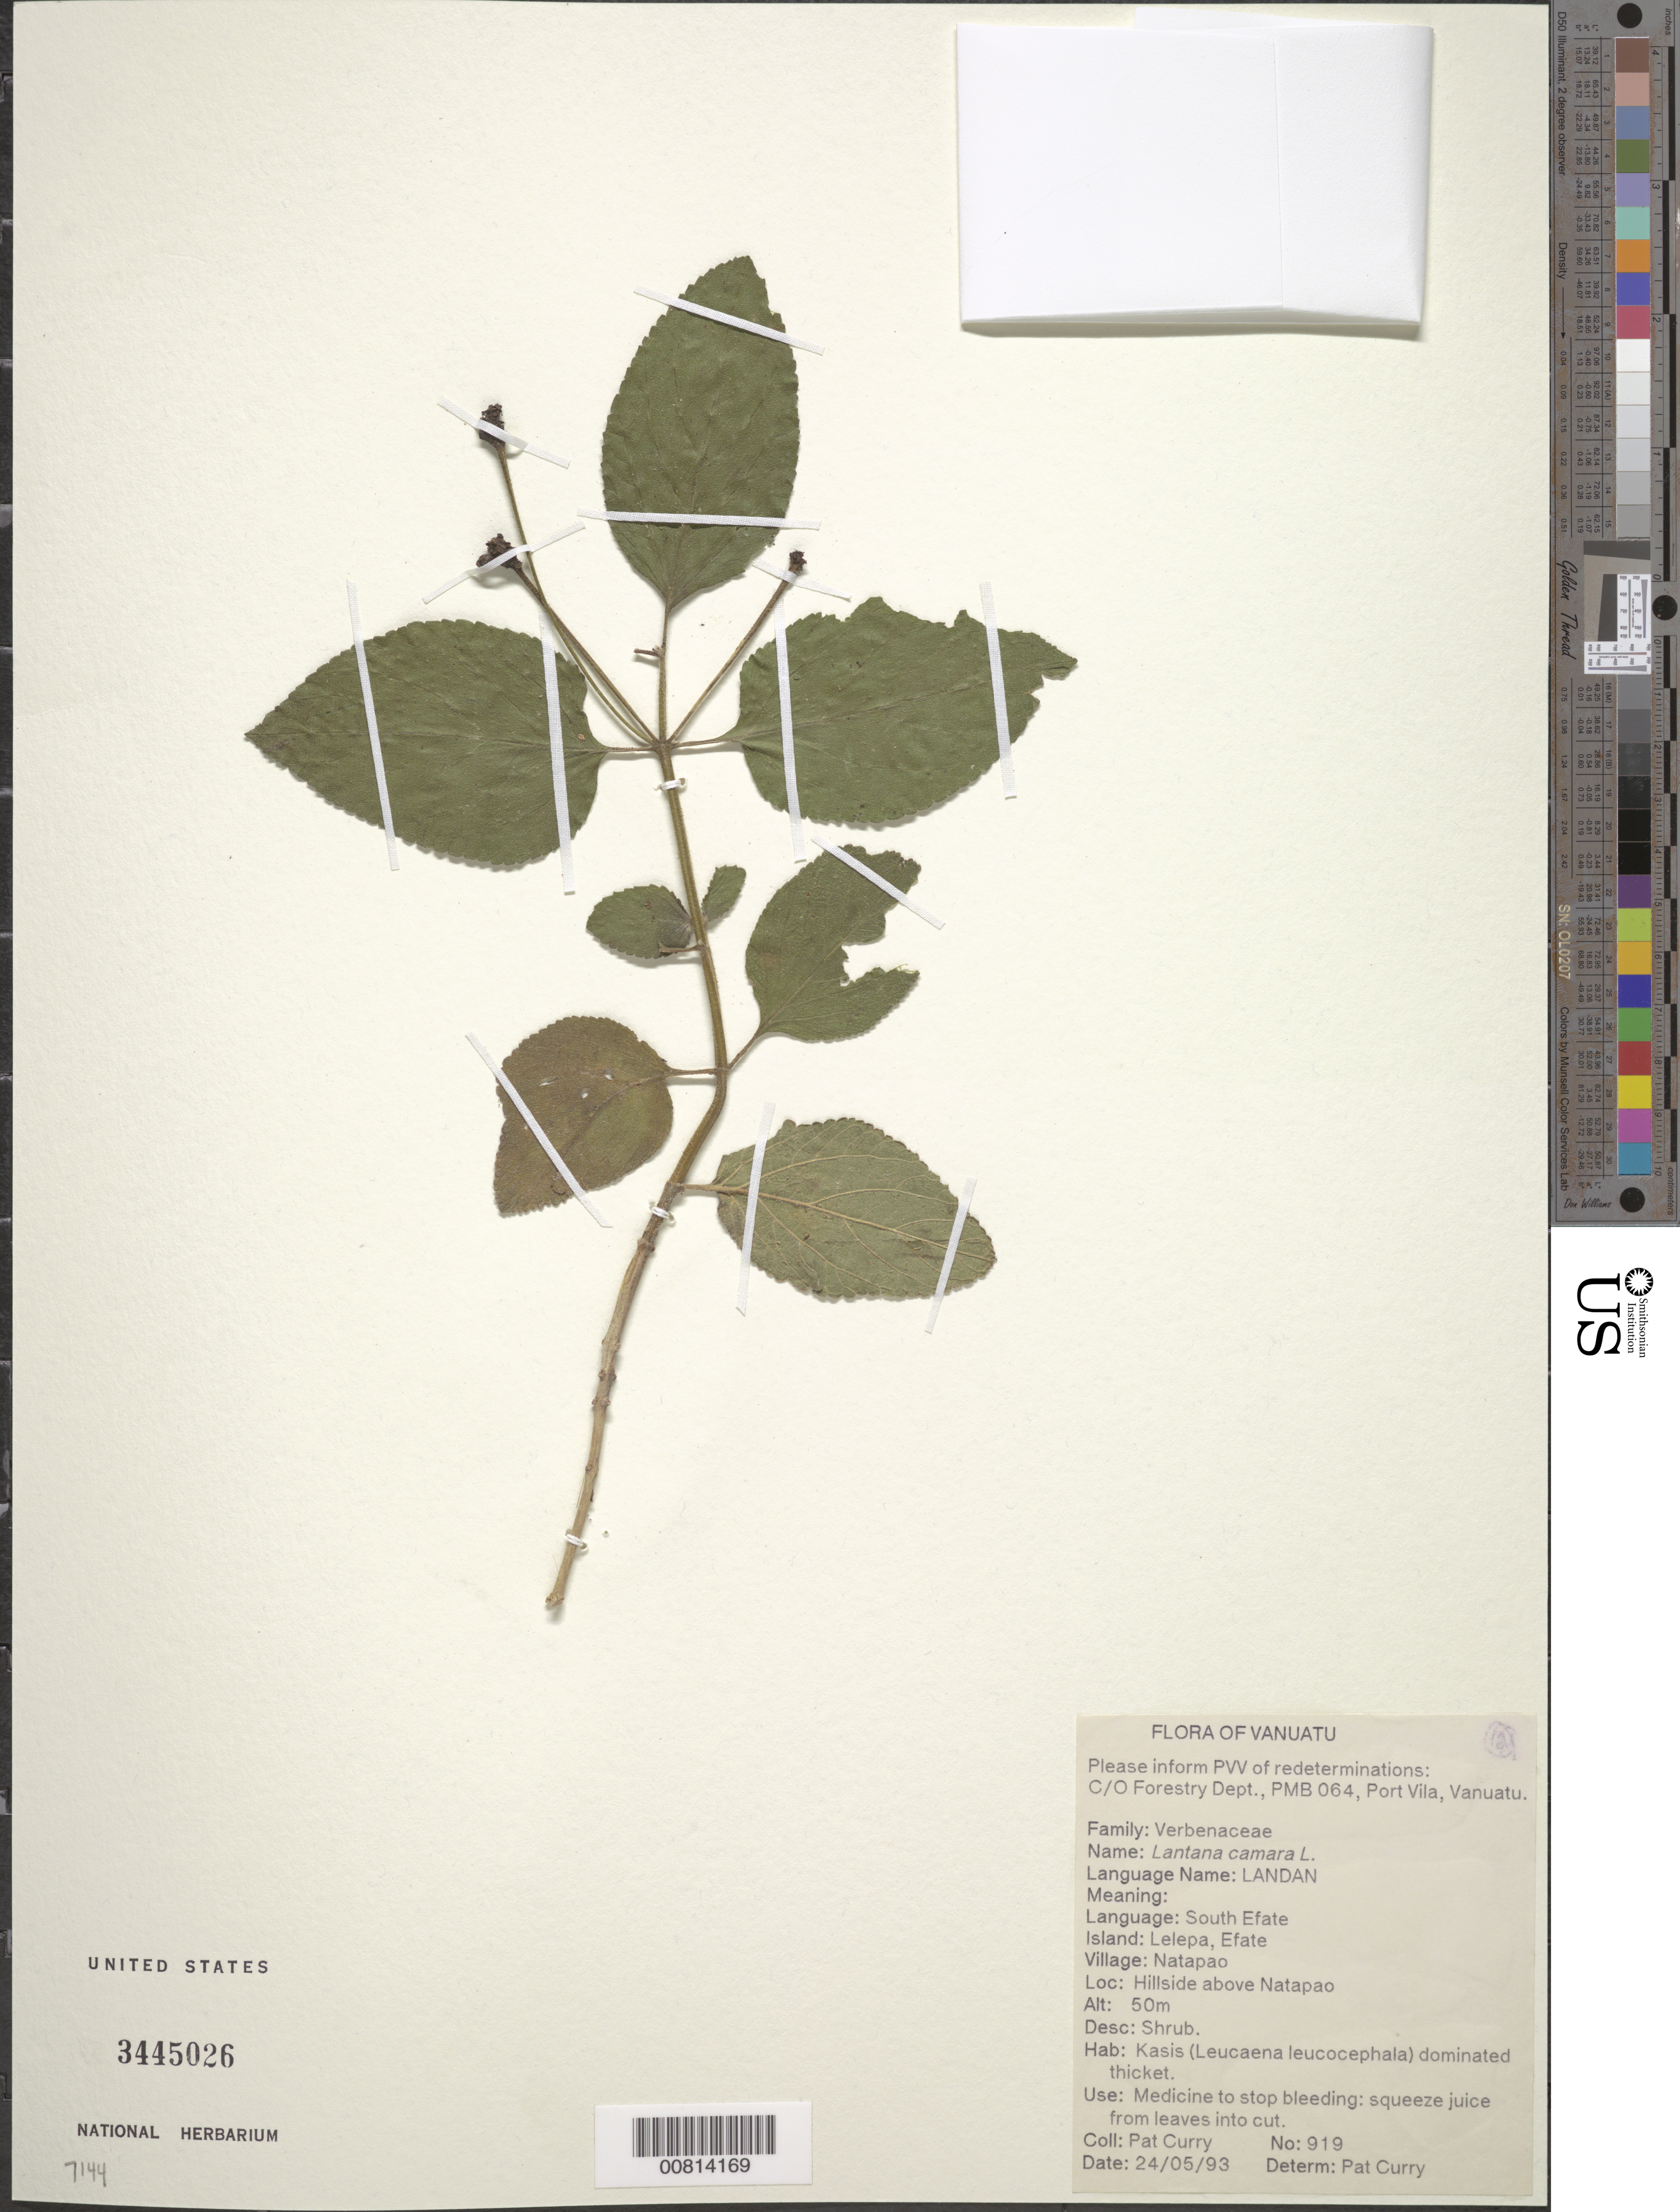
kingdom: Plantae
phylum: Tracheophyta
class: Magnoliopsida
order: Lamiales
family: Verbenaceae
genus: Lantana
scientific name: Lantana camara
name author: L.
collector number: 919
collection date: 1993-05-24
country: Vanuatu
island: Efate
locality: Hillside above Natapao, Lelepa, Efate.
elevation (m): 50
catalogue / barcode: US 3445026